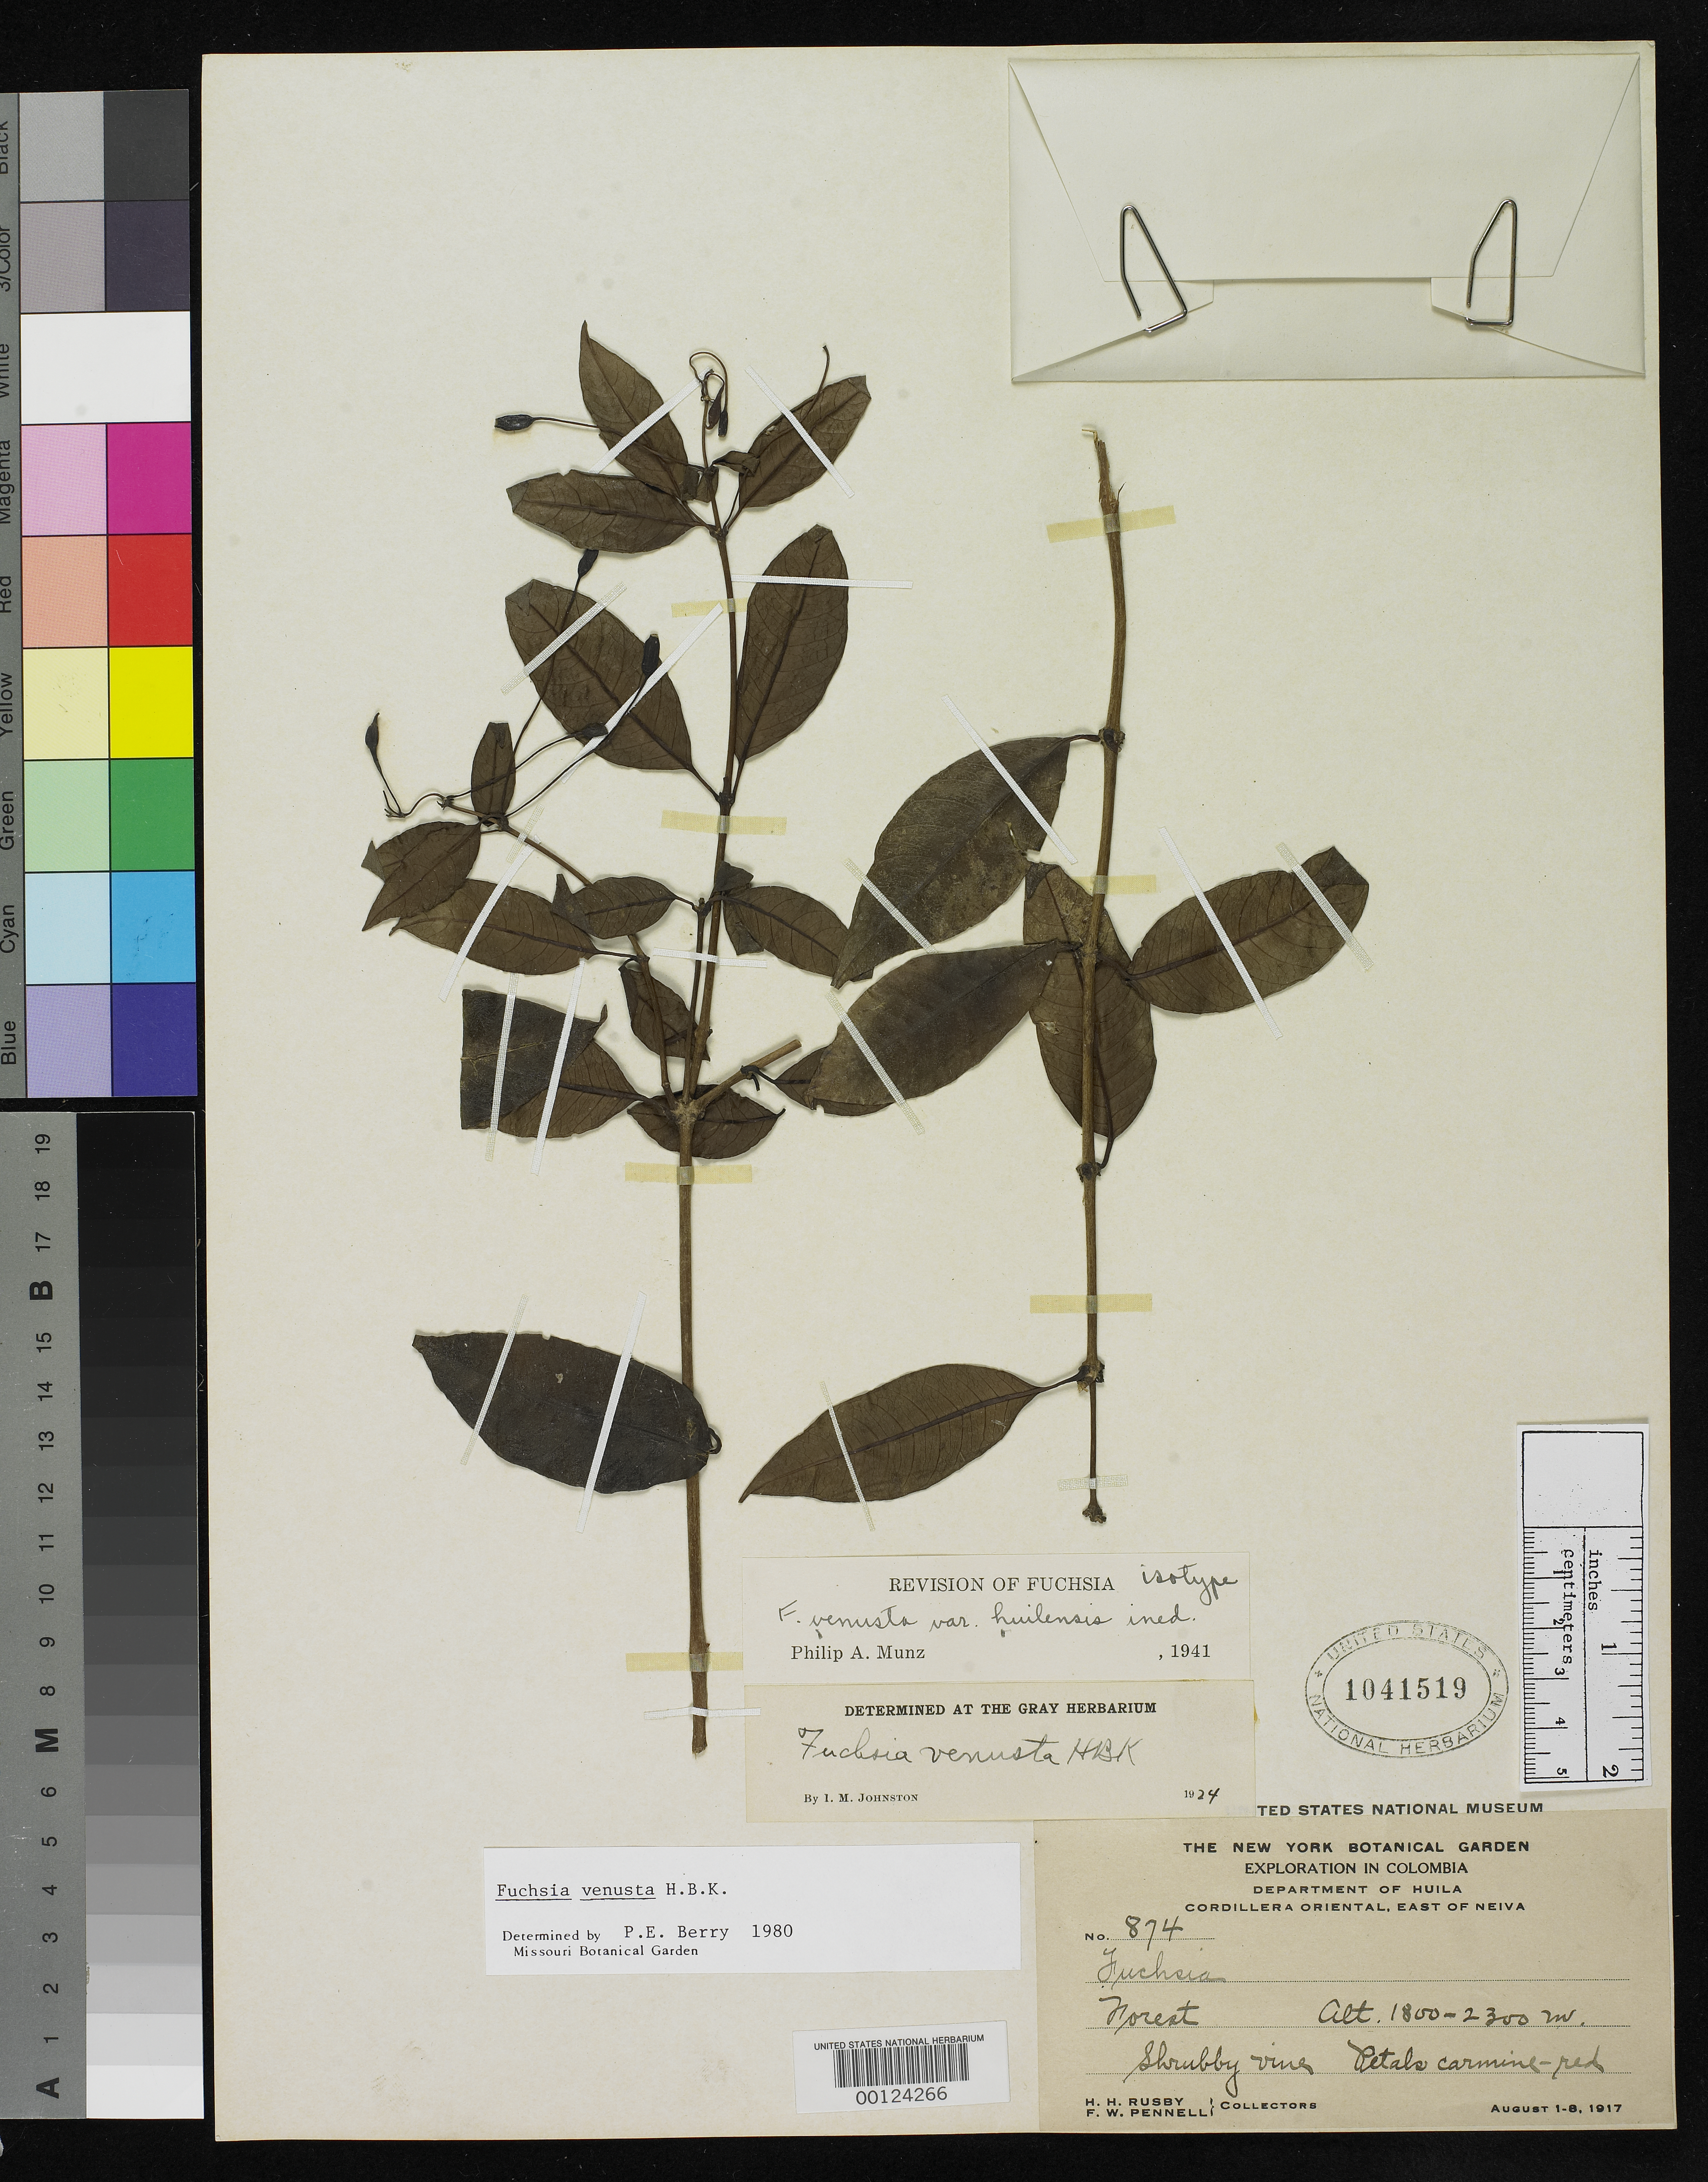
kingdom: Plantae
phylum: Tracheophyta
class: Magnoliopsida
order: Myrtales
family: Onagraceae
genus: Fuchsia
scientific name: Fuchsia venusta var. huilensis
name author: Munz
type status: Isotype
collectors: H. H. Rusby & F. W. Pennell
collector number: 874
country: Colombia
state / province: Huila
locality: Cordillera Oriental, E of Neiva.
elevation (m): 1800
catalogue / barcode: US 1041519